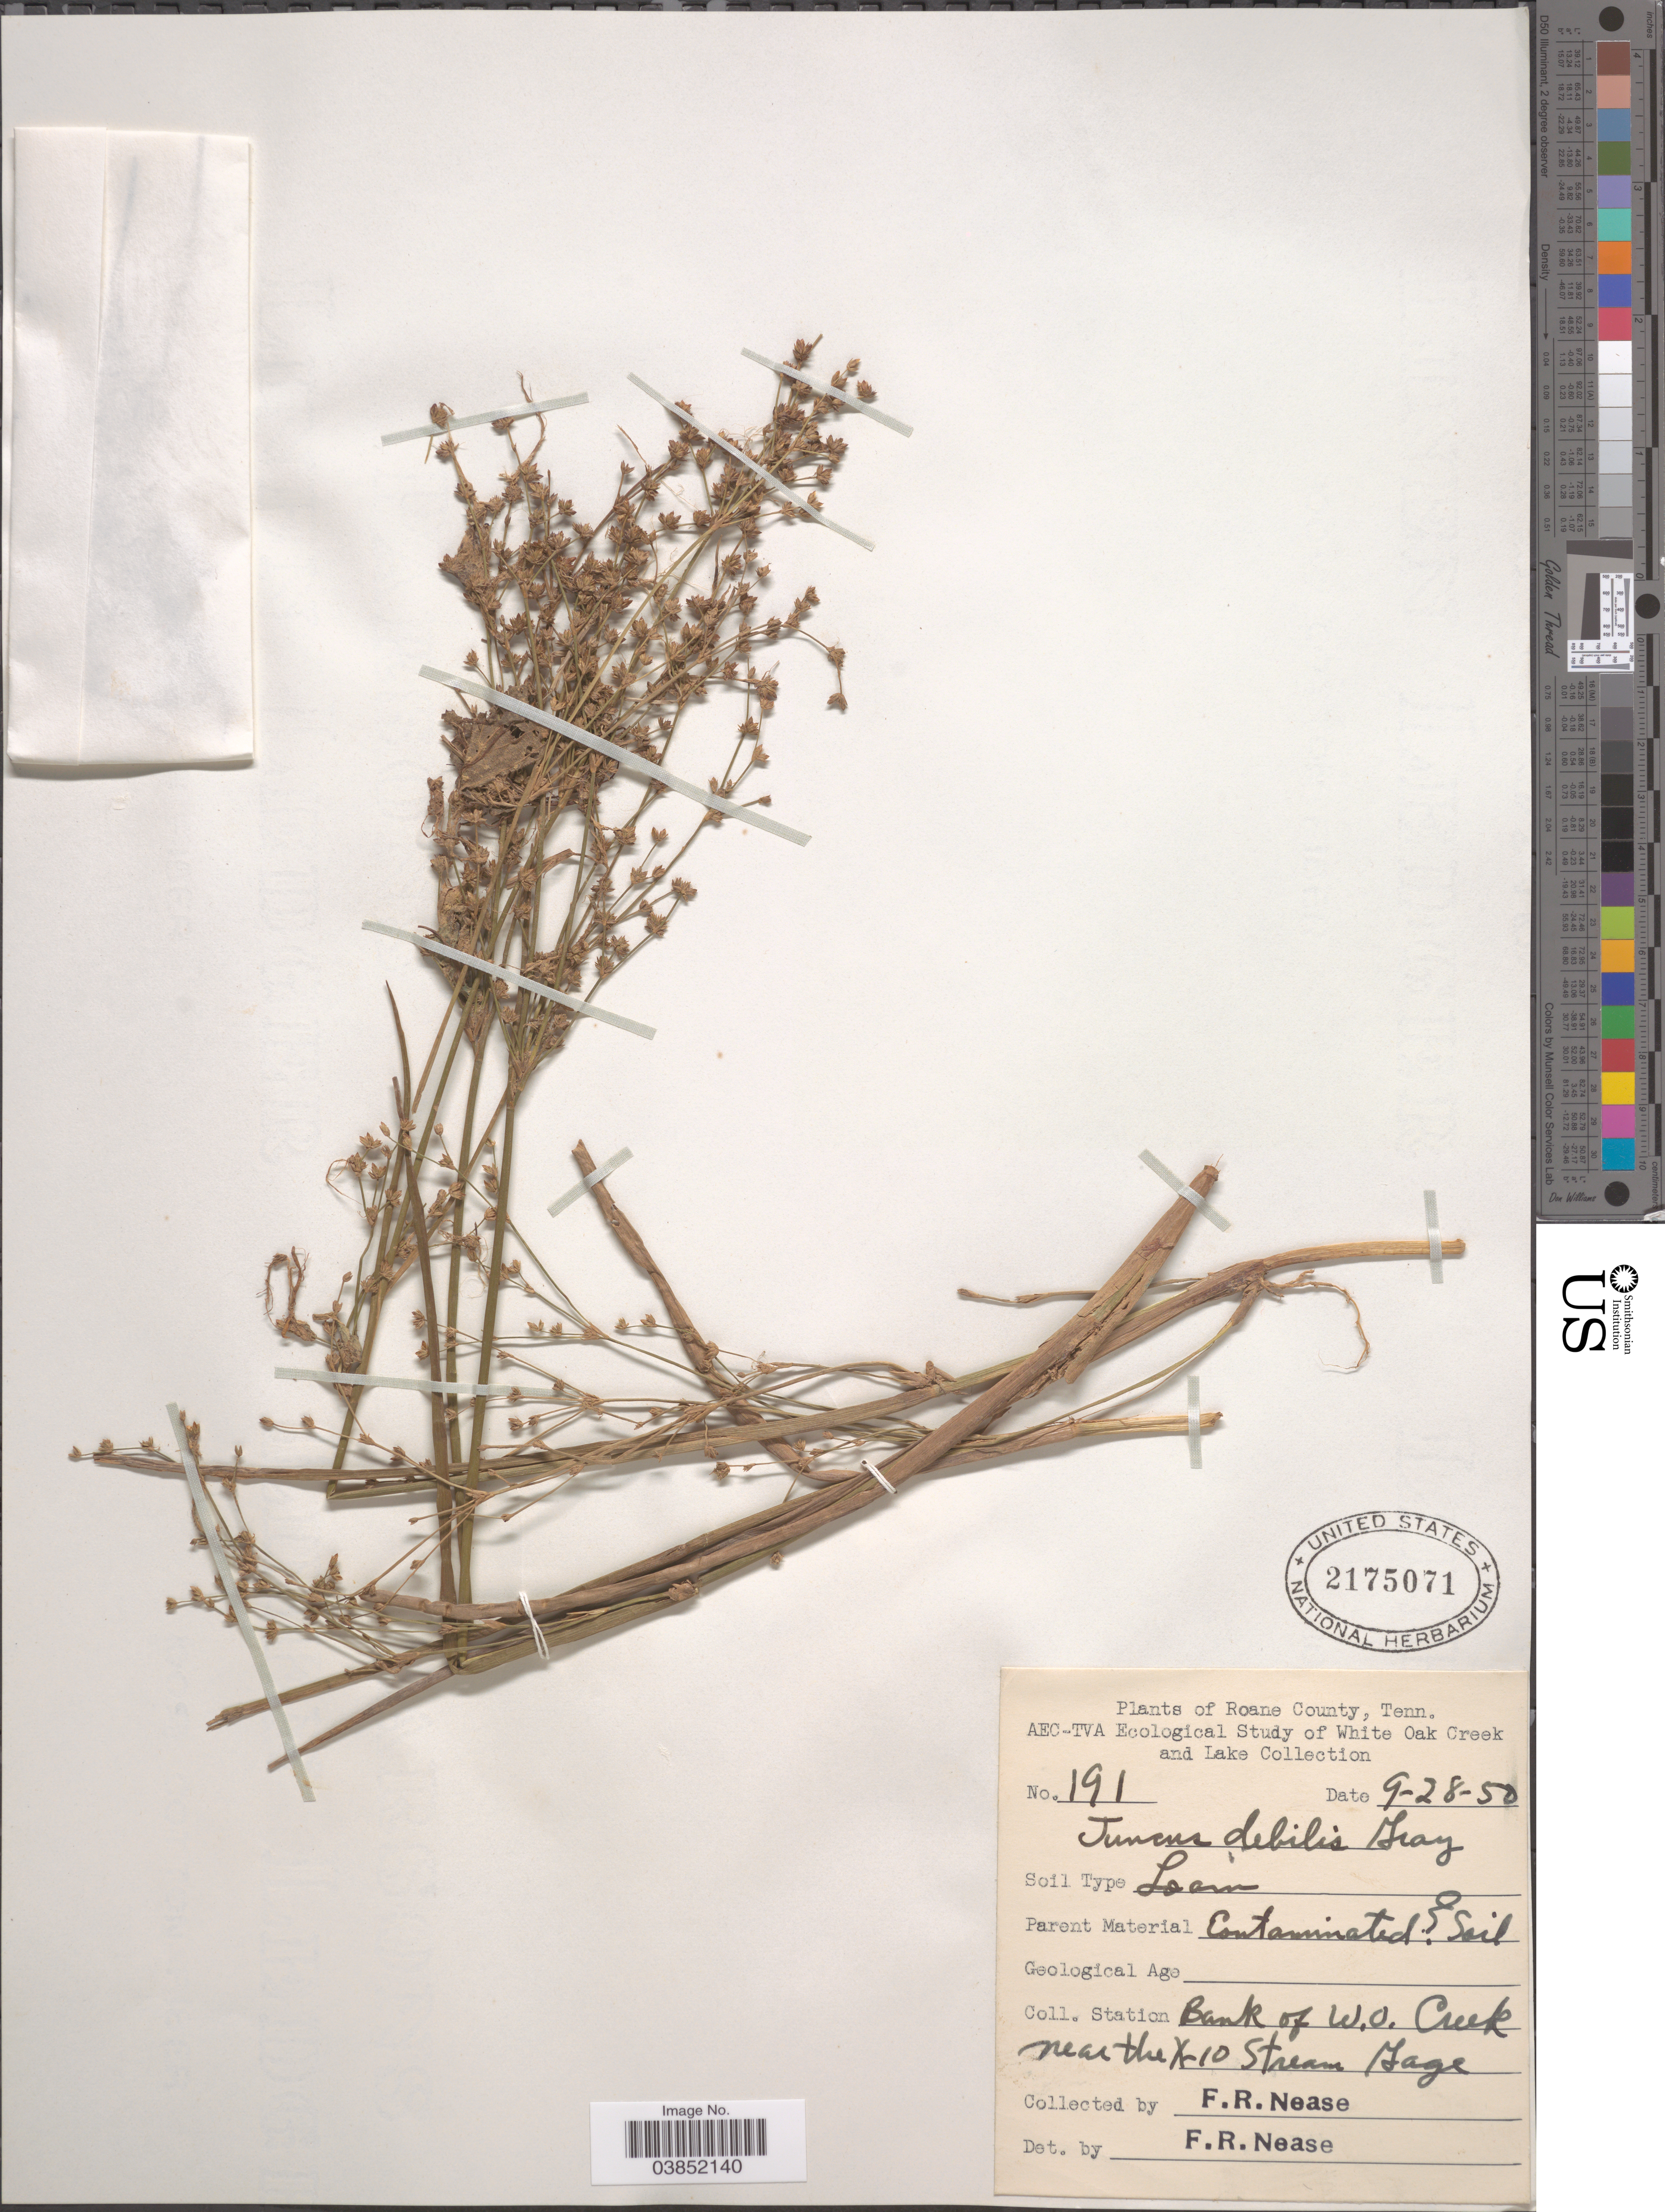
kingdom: Plantae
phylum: Tracheophyta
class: Liliopsida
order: Poales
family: Juncaceae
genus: Juncus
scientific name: Juncus debilis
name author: A. Gray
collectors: F. Nease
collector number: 191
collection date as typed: Transcribed d/m/y: 28/9/50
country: United States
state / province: Tennessee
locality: Roane County. Station Bank of W.O. Creek near the X-10 Stream Gage.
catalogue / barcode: US 2175071